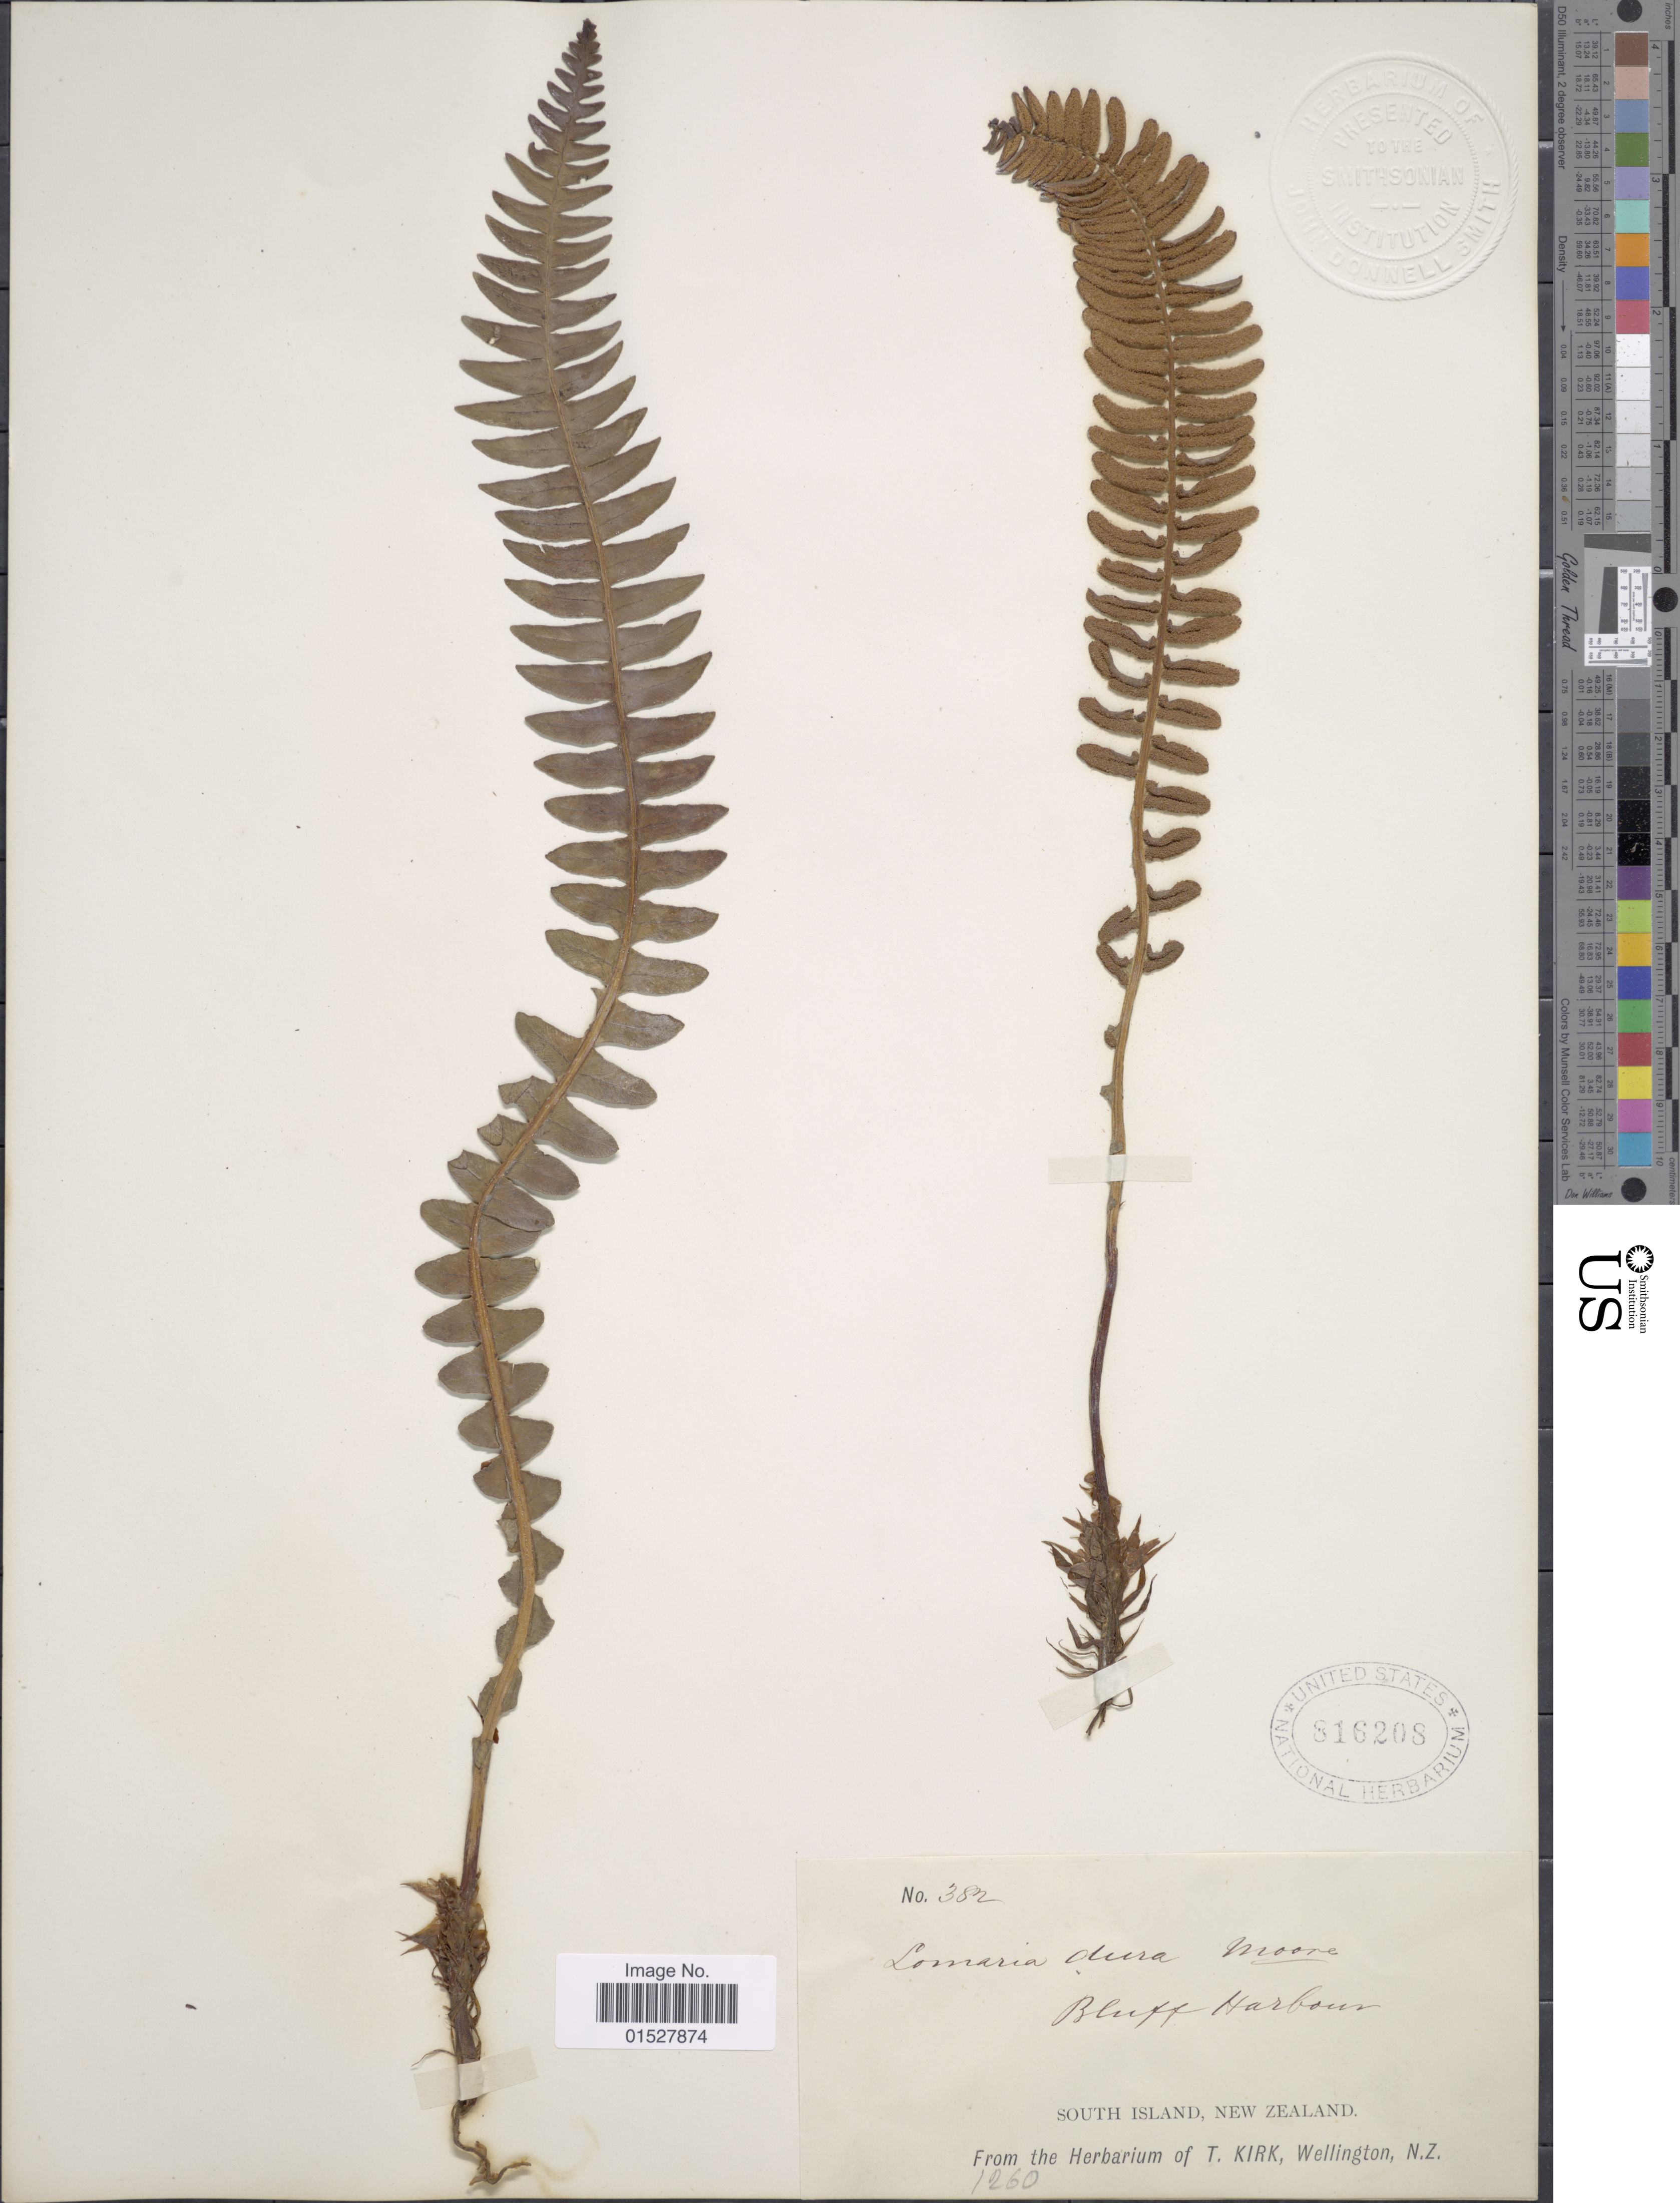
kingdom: Plantae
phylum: Tracheophyta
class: Polypodiopsida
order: Polypodiales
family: Blechnaceae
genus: Blechnum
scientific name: Blechnum durum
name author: (T. Moore) C. Chr.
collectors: ex herb. T. Kirk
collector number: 382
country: New Zealand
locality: Bluff Harbour, South Island.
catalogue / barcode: US 816208